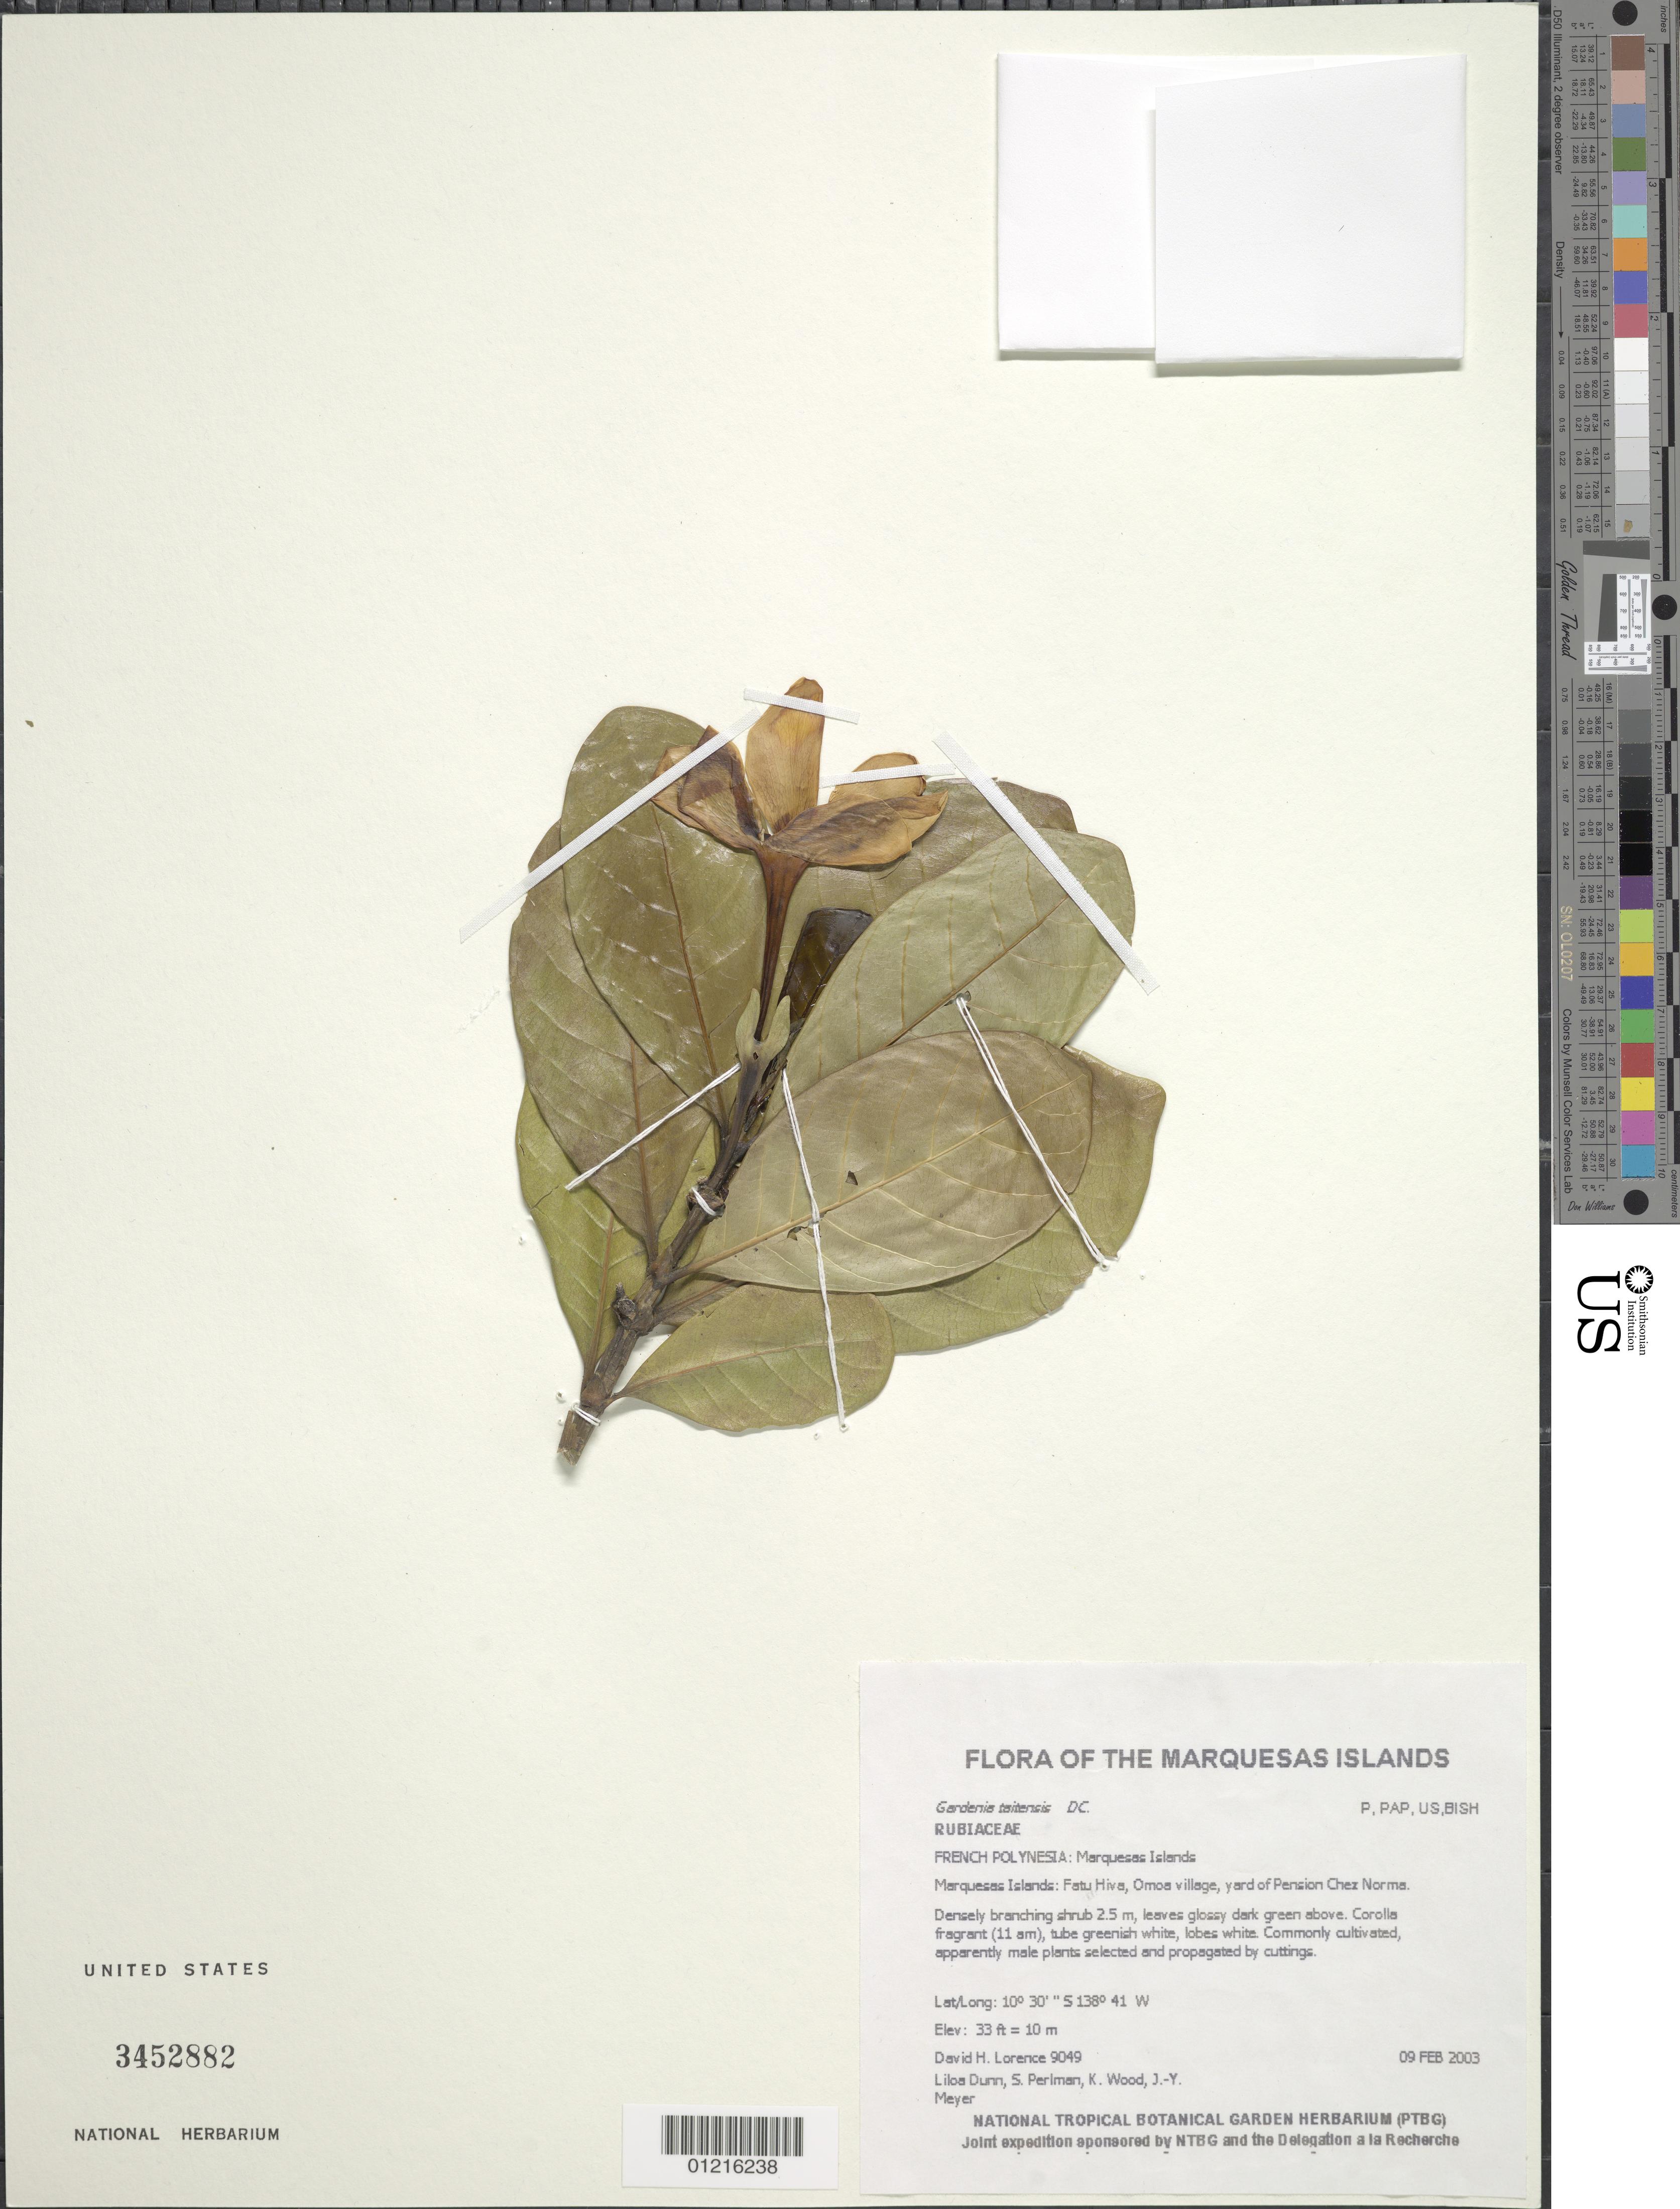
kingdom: Plantae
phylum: Tracheophyta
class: Magnoliopsida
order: Gentianales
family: Rubiaceae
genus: Gardenia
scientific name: Gardenia taitensis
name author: DC.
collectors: D. Lorence, L. Dunn, S. P. Perlman, K. R. Wood & J.-Y. Meyer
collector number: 9049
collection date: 2003-02-09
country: French Polynesia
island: Fatu Hiva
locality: Omoa village, yard of Pension Chez Norma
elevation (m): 10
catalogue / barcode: US 3452882